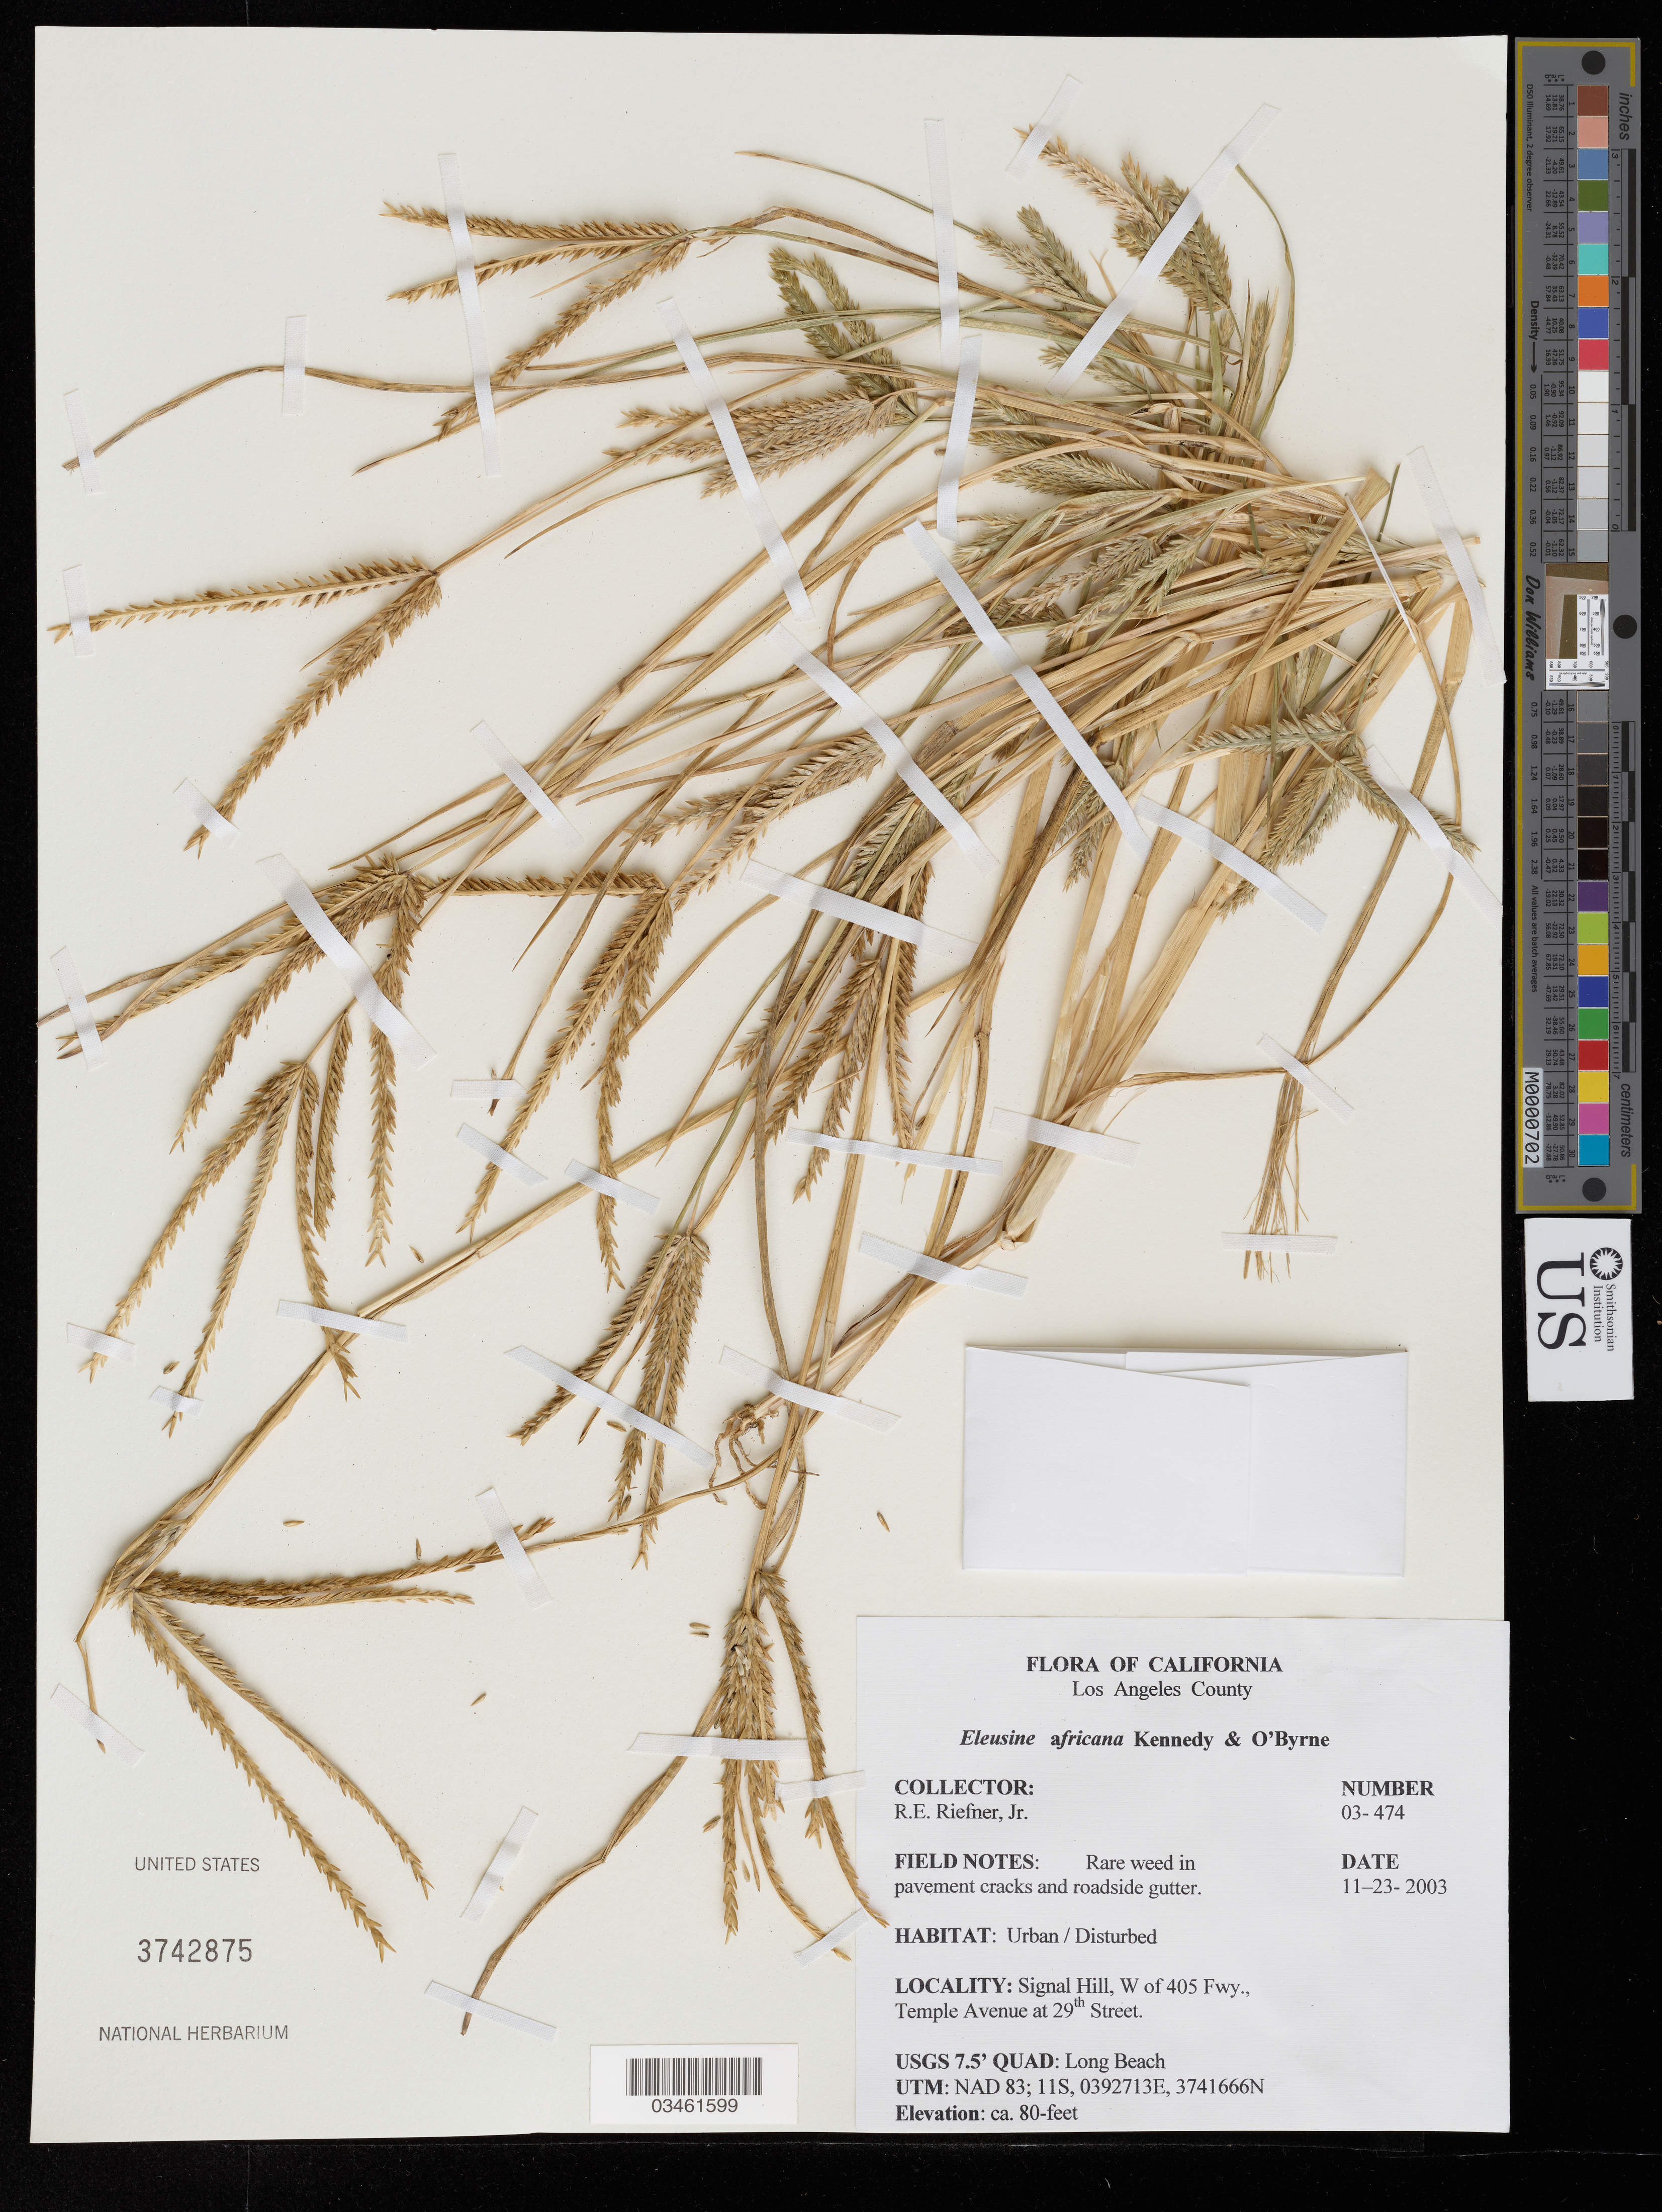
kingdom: Plantae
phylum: Tracheophyta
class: Liliopsida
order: Poales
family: Poaceae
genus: Eleusine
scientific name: Eleusine africana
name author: Kenn.-O'Byrne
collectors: R. Riefner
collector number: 03-474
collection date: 2003-11-23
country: United States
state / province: California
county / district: Los Angeles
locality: Los Angeles County. Signal Hill, W of 405 Fwy., Temple Avenue at 29th Street. USGS 7.5' Quad: Long Beach.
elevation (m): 24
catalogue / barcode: US 3742875